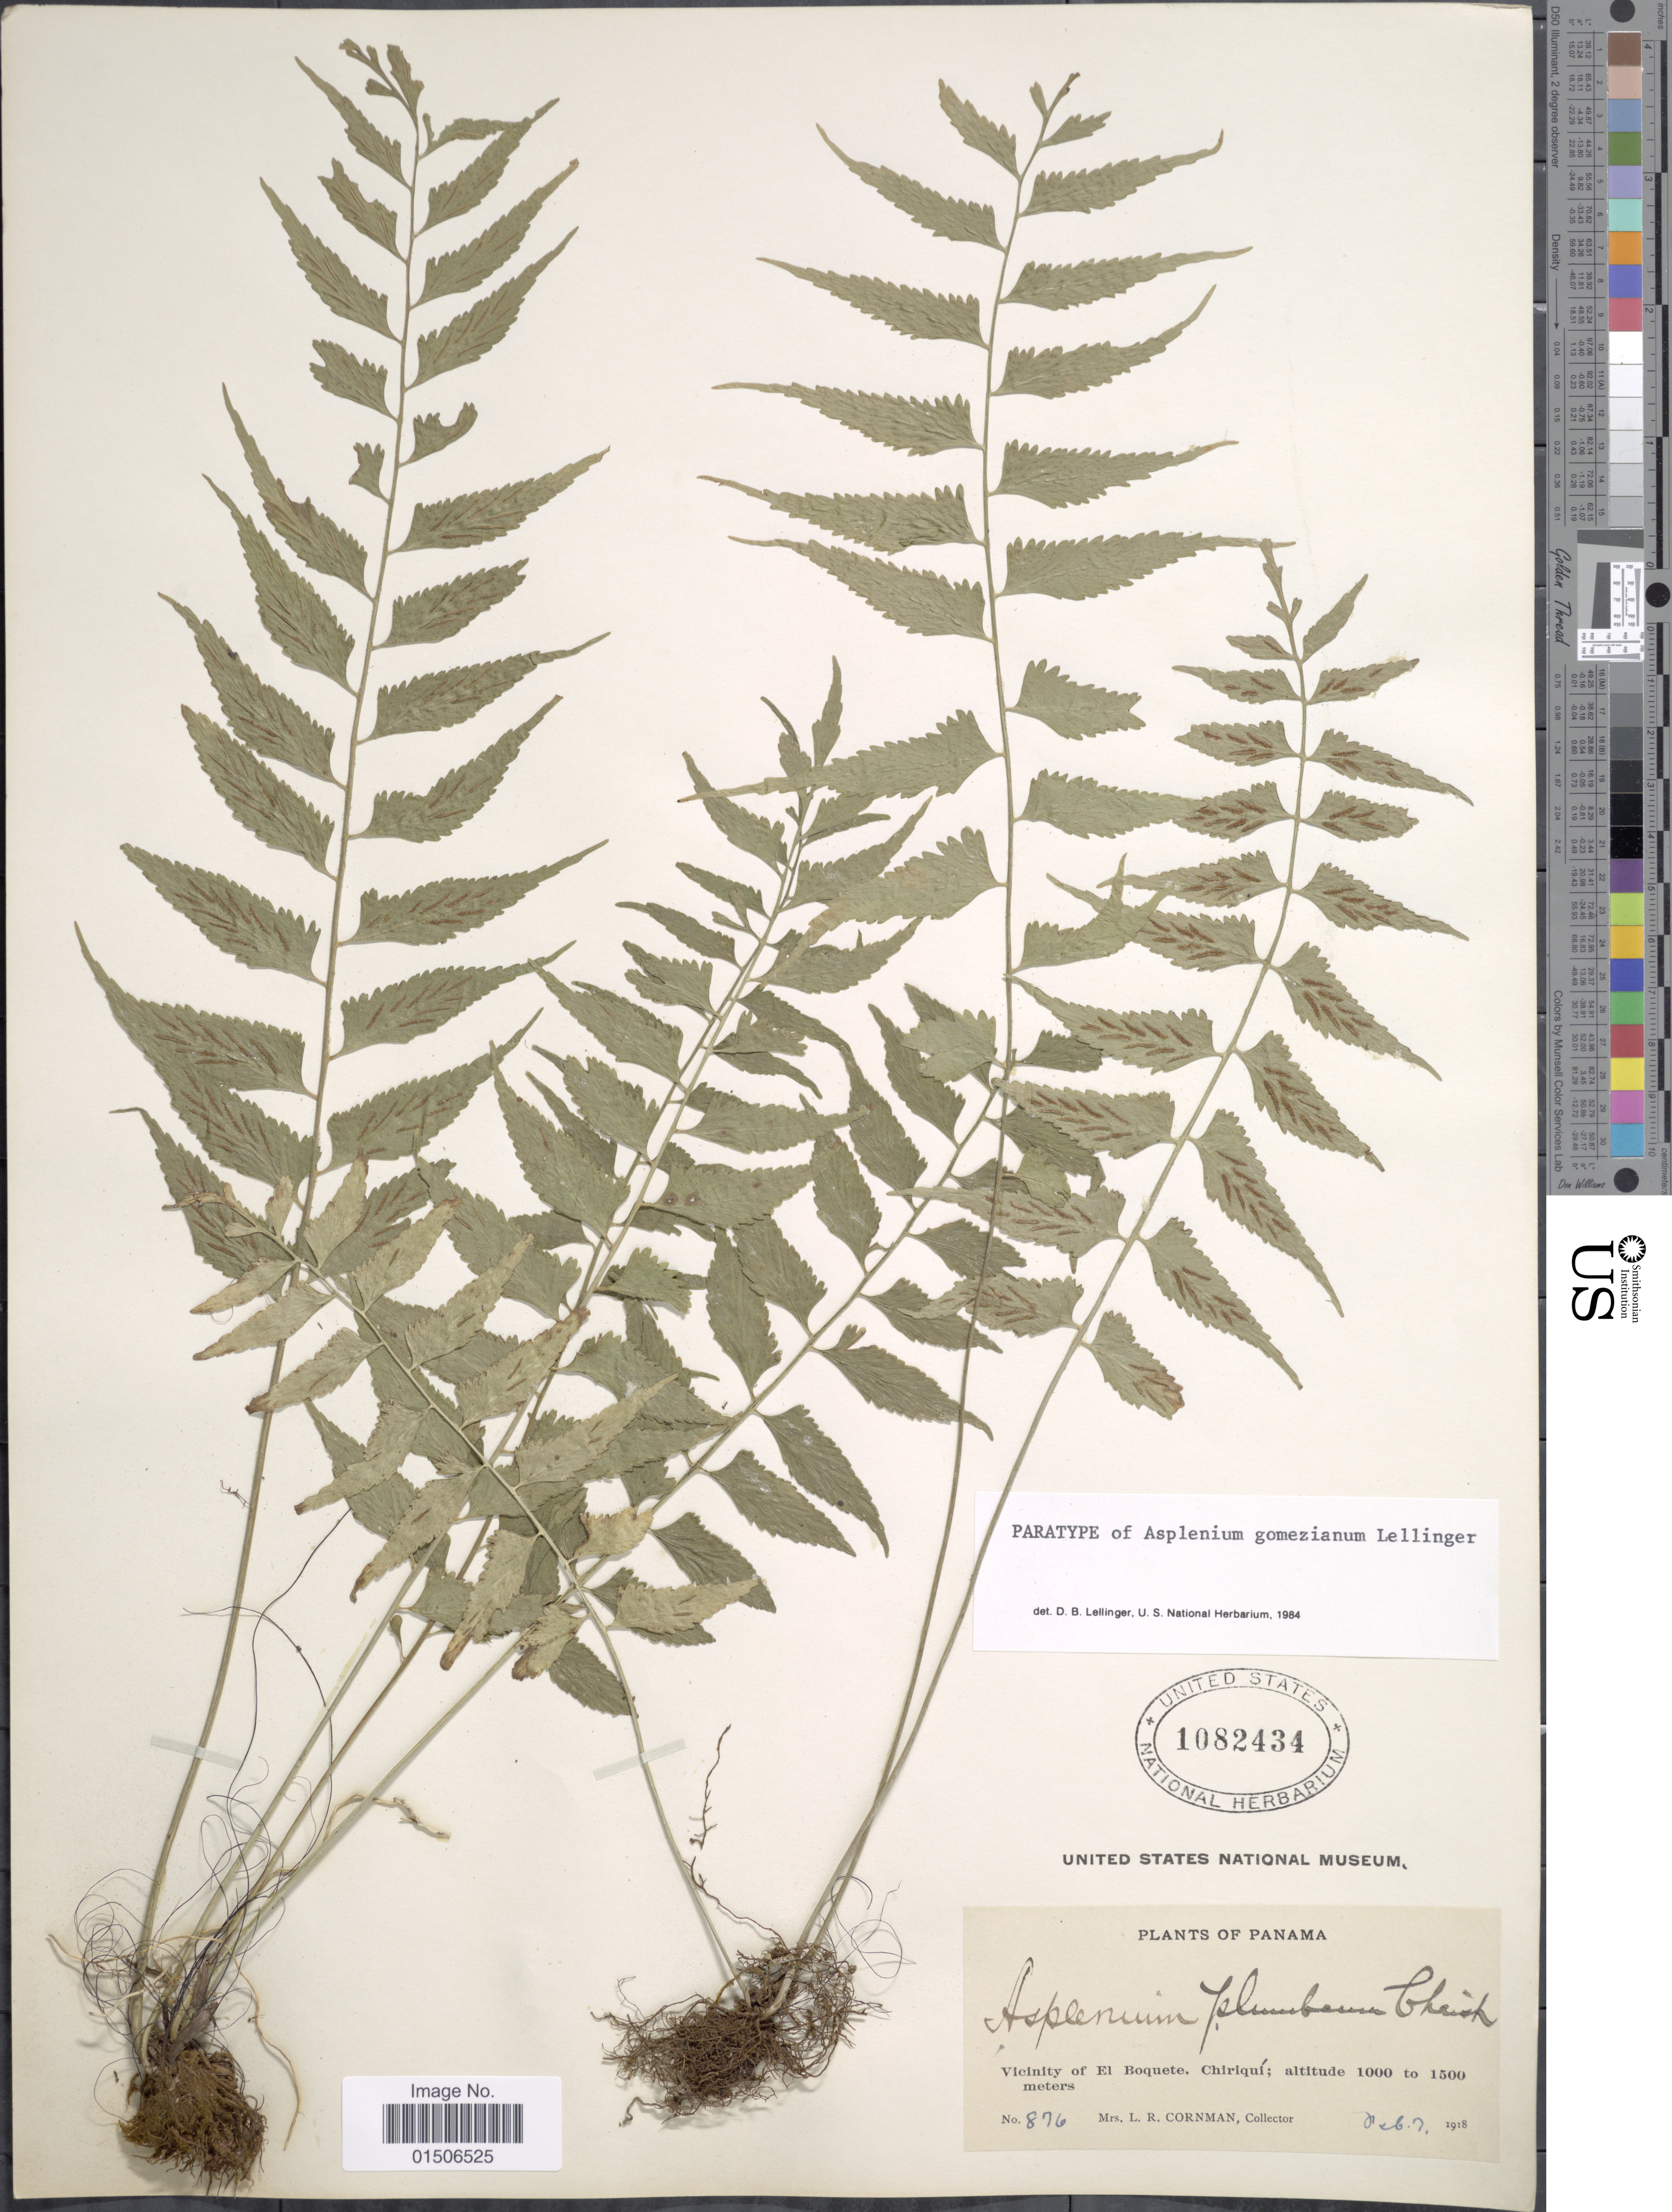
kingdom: Plantae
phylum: Tracheophyta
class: Polypodiopsida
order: Polypodiales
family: Aspleniaceae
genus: Asplenium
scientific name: Asplenium gomezianum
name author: Lellinger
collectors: L. Cornman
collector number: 876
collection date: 1918-02-07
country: Panama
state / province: Chiriqui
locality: Vicinity of El Boquete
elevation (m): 1000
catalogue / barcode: US 1082434